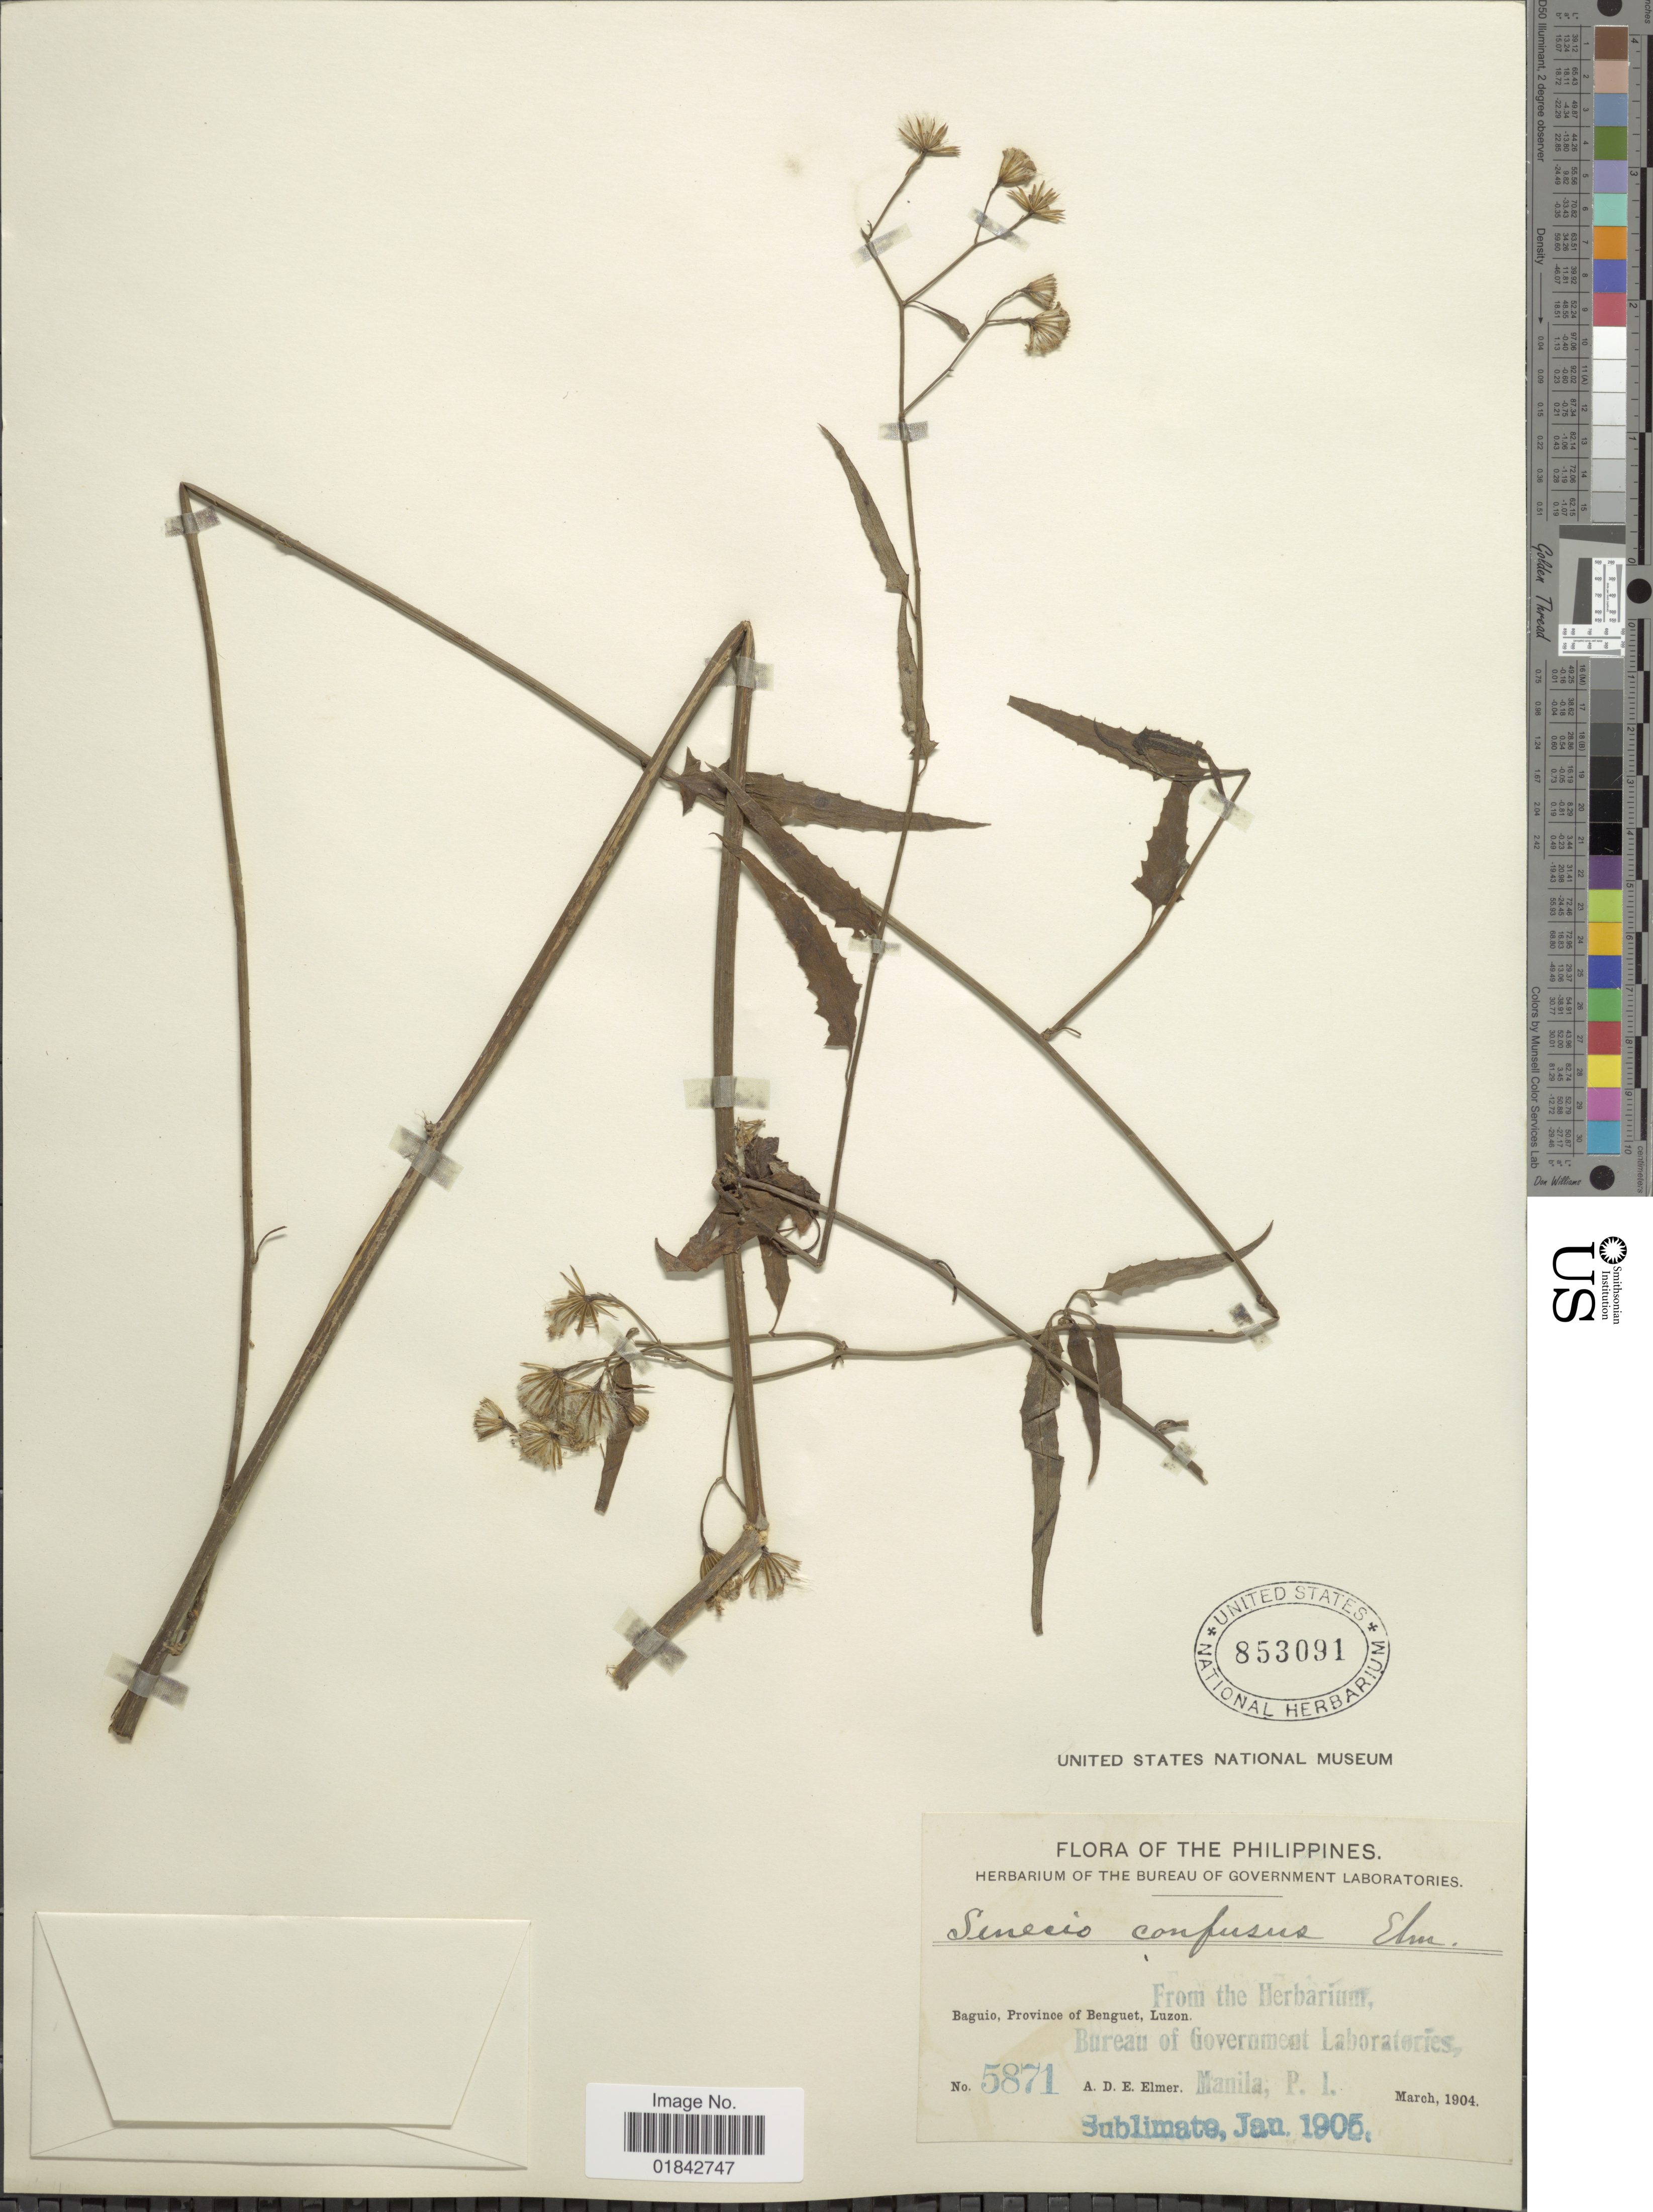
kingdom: Plantae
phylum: Tracheophyta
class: Magnoliopsida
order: Asterales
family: Asteraceae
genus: Senecio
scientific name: Senecio confusus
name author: Britton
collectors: A. D. E. Elmer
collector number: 5871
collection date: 1904-03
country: Philippines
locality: Baguio, Province of Benguet, Luzon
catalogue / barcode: US 853091